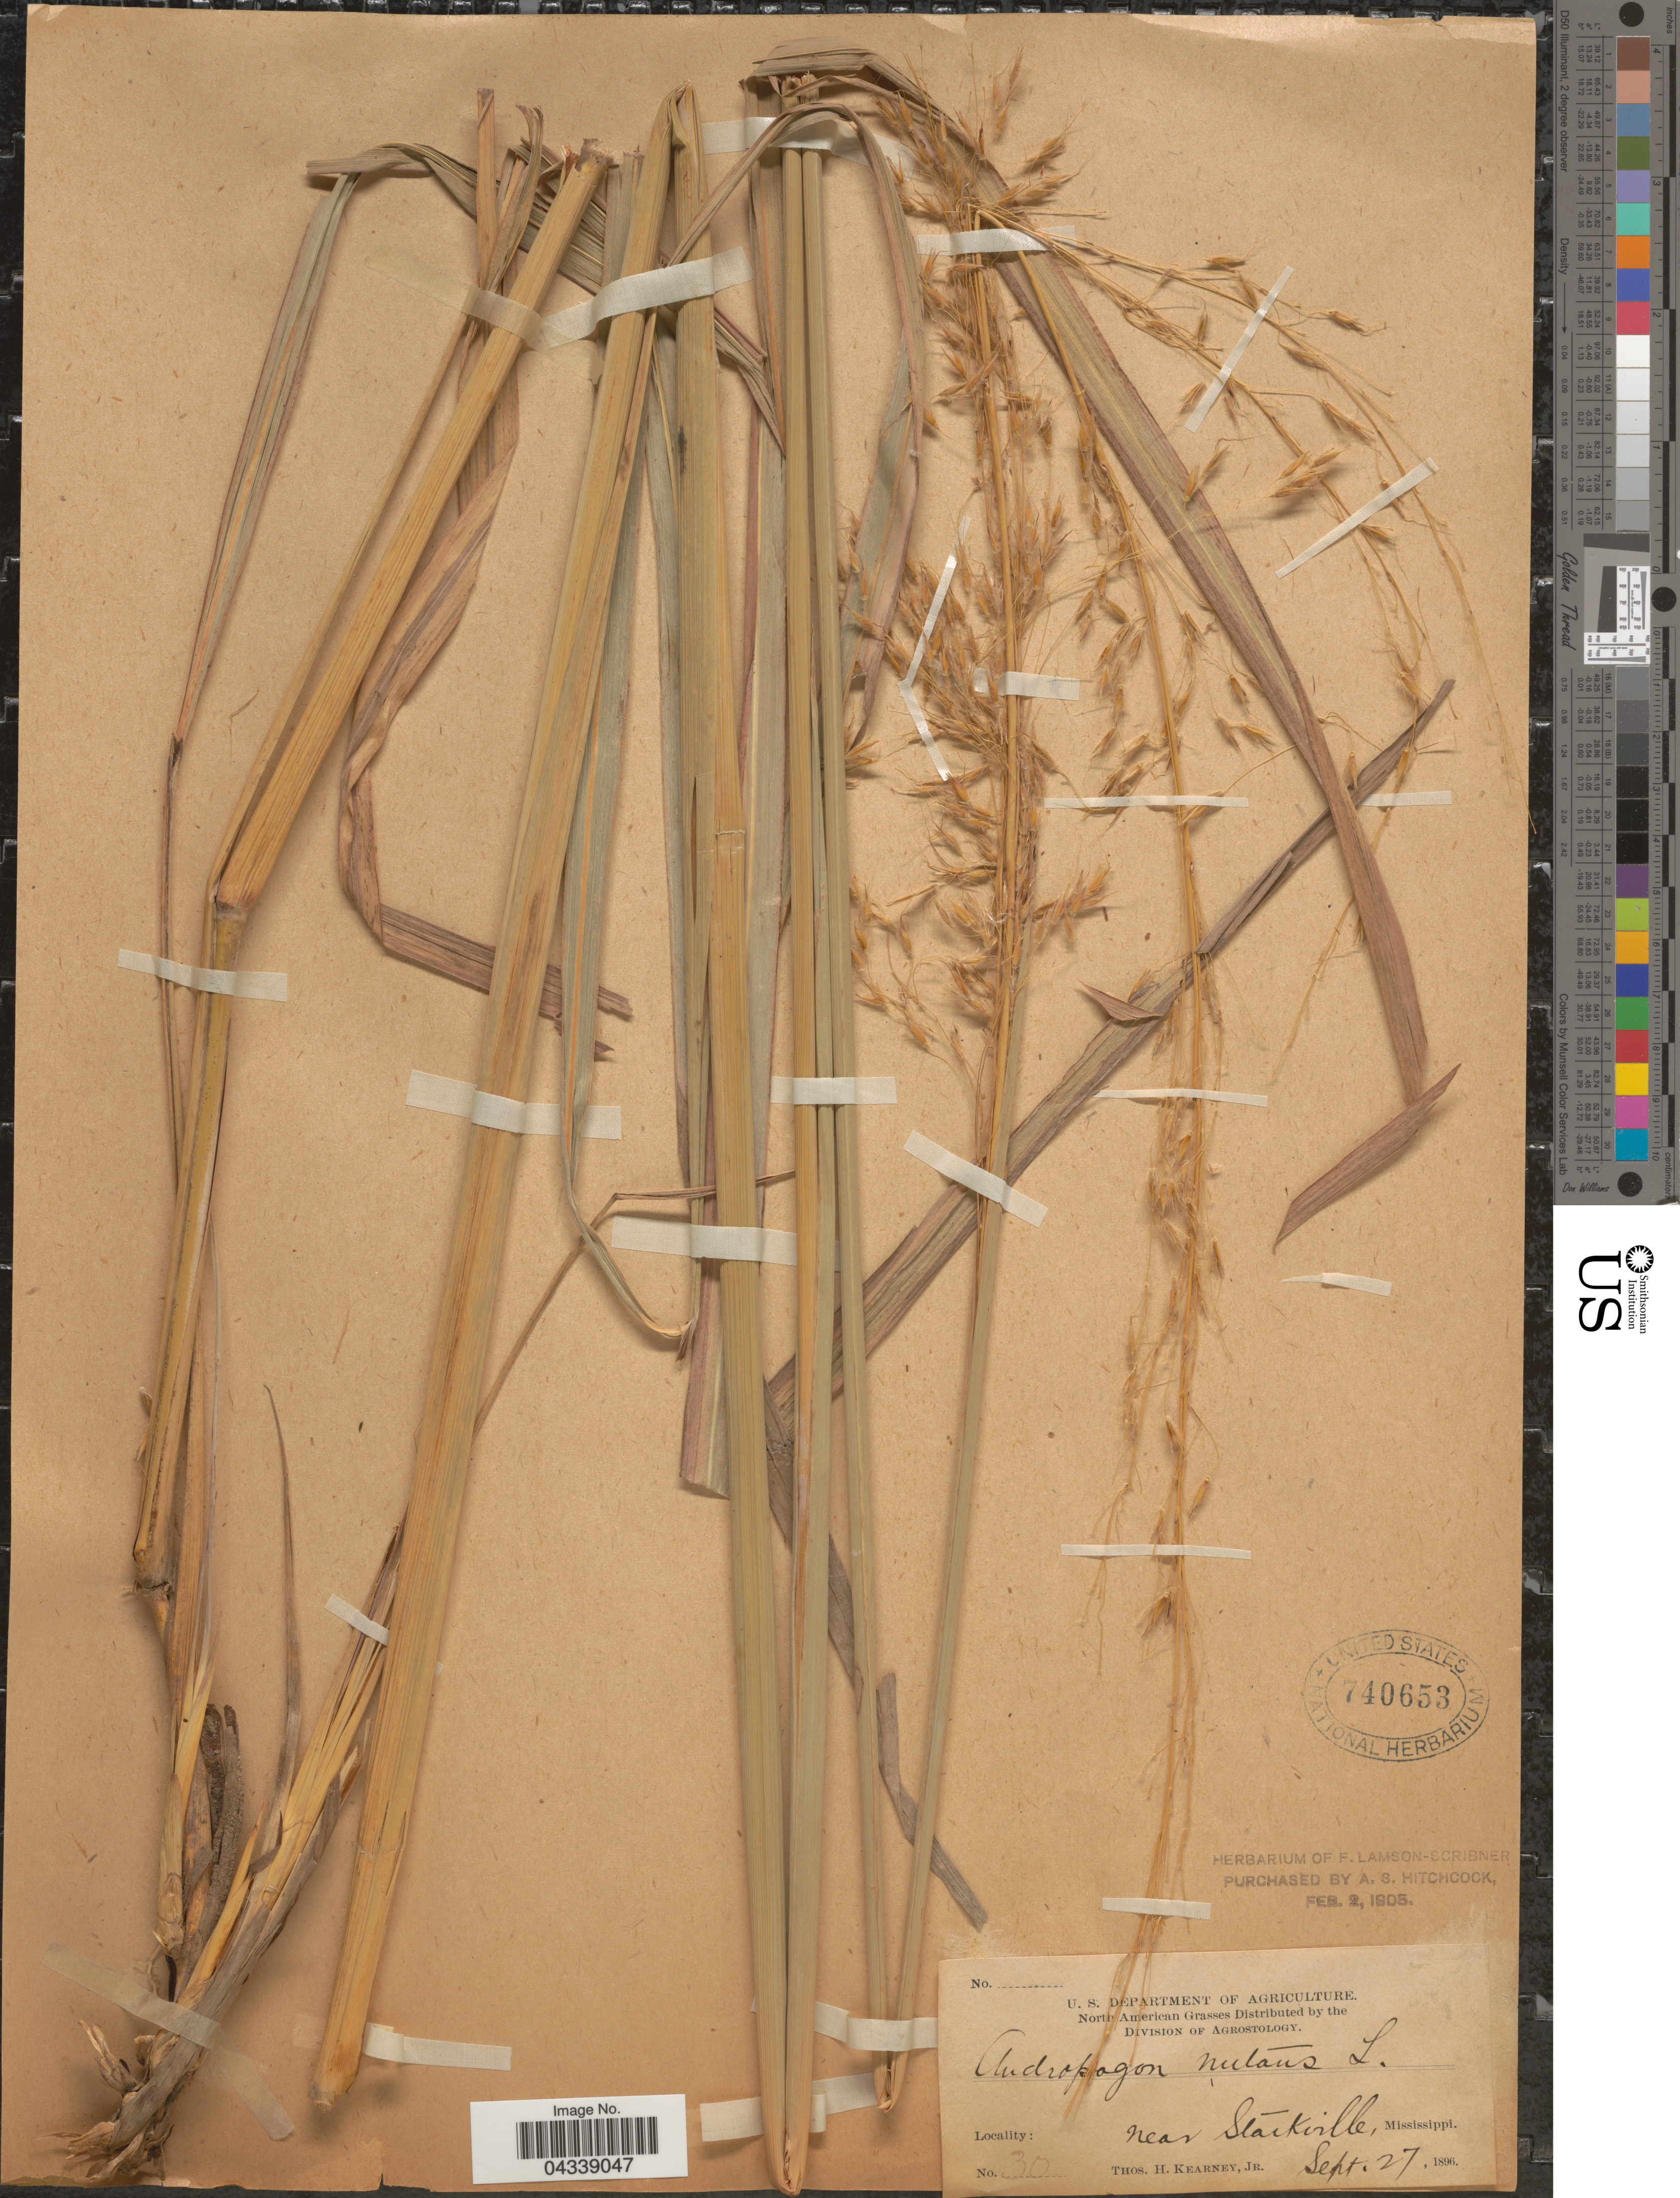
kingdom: Plantae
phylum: Tracheophyta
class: Liliopsida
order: Poales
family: Poaceae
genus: Sorghastrum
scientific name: Sorghastrum nutans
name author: (L.) Nash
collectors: T. H. Kearney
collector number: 30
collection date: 1896-09-27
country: United States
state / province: Mississippi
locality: Near Starkville.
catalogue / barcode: US 740653